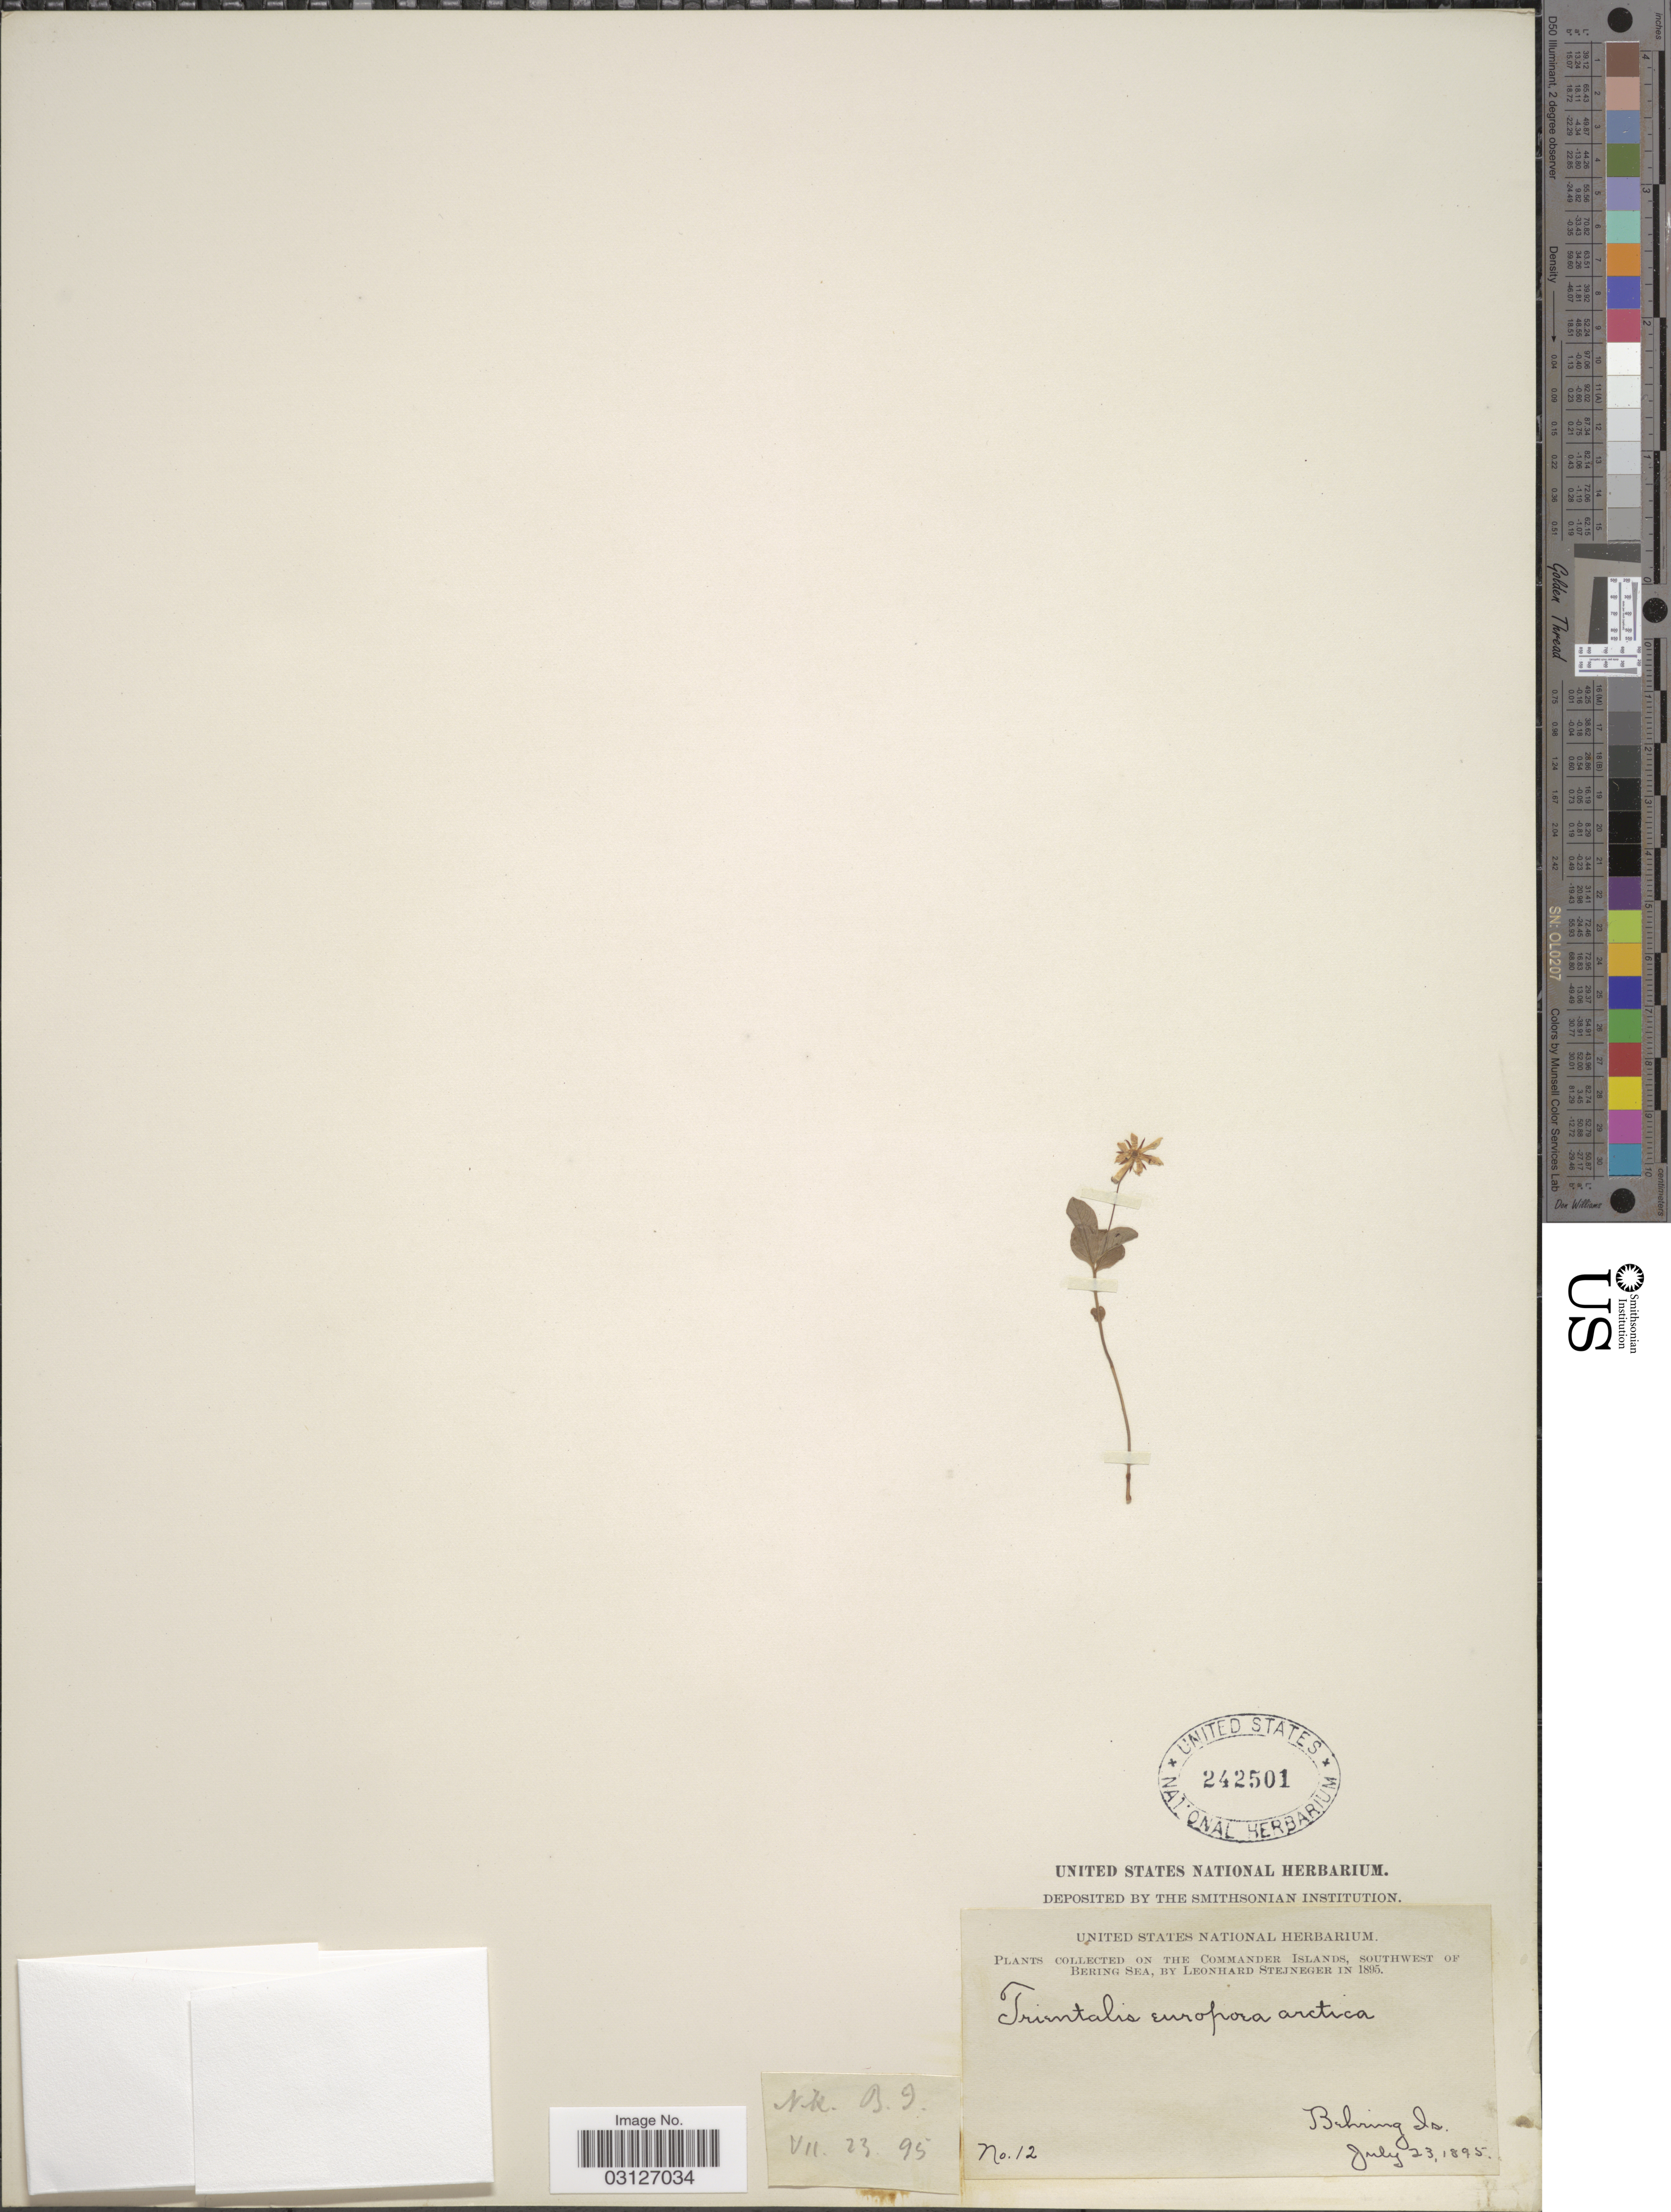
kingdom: Plantae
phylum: Tracheophyta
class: Magnoliopsida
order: Ericales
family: Primulaceae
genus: Trientalis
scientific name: Trientalis europaea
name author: L.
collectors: L. Stejneger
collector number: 12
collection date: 1895-07-23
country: Russian Federation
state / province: Kamchatka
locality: On the Commander Islands, Southwest of Bering Sea, Behring Is.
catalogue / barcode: US 242501